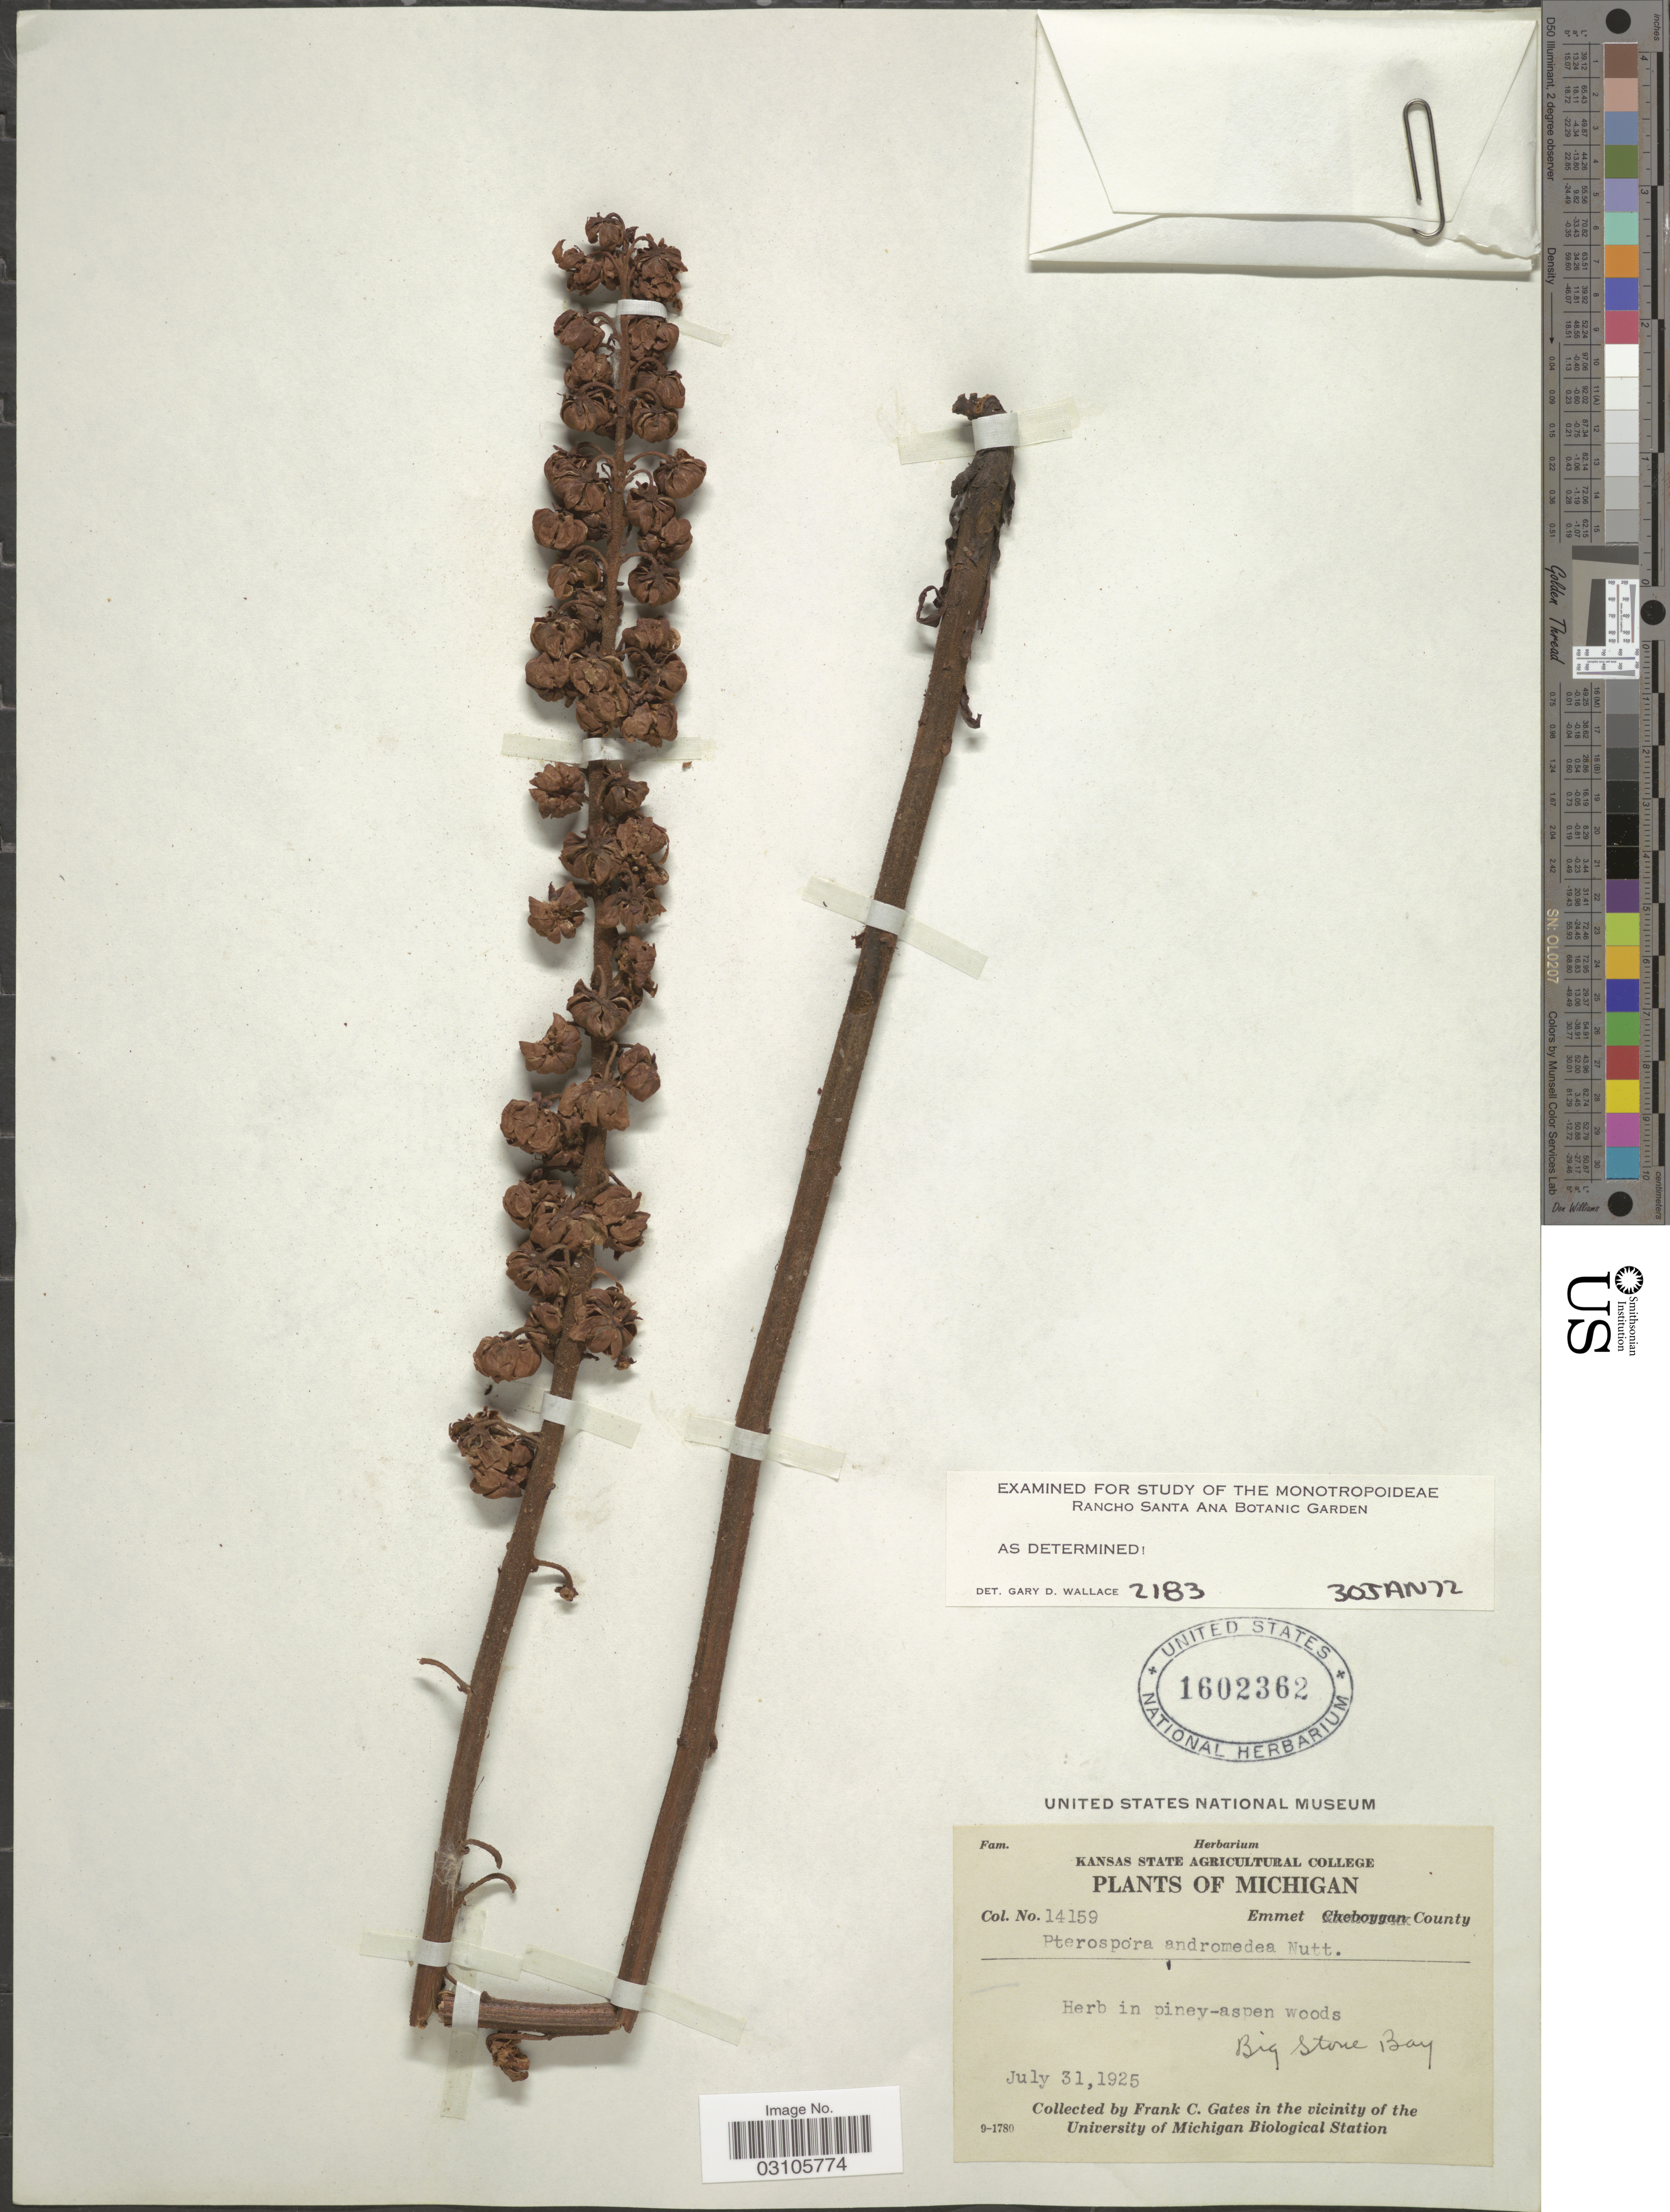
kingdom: Plantae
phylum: Tracheophyta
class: Magnoliopsida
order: Ericales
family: Ericaceae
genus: Pterospora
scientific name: Pterospora andromedea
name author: Nutt.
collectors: F. C. Gates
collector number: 14159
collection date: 1925-07-31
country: United States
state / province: Michigan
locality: Emmet County. Big Stone Bay.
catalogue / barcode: US 1602362